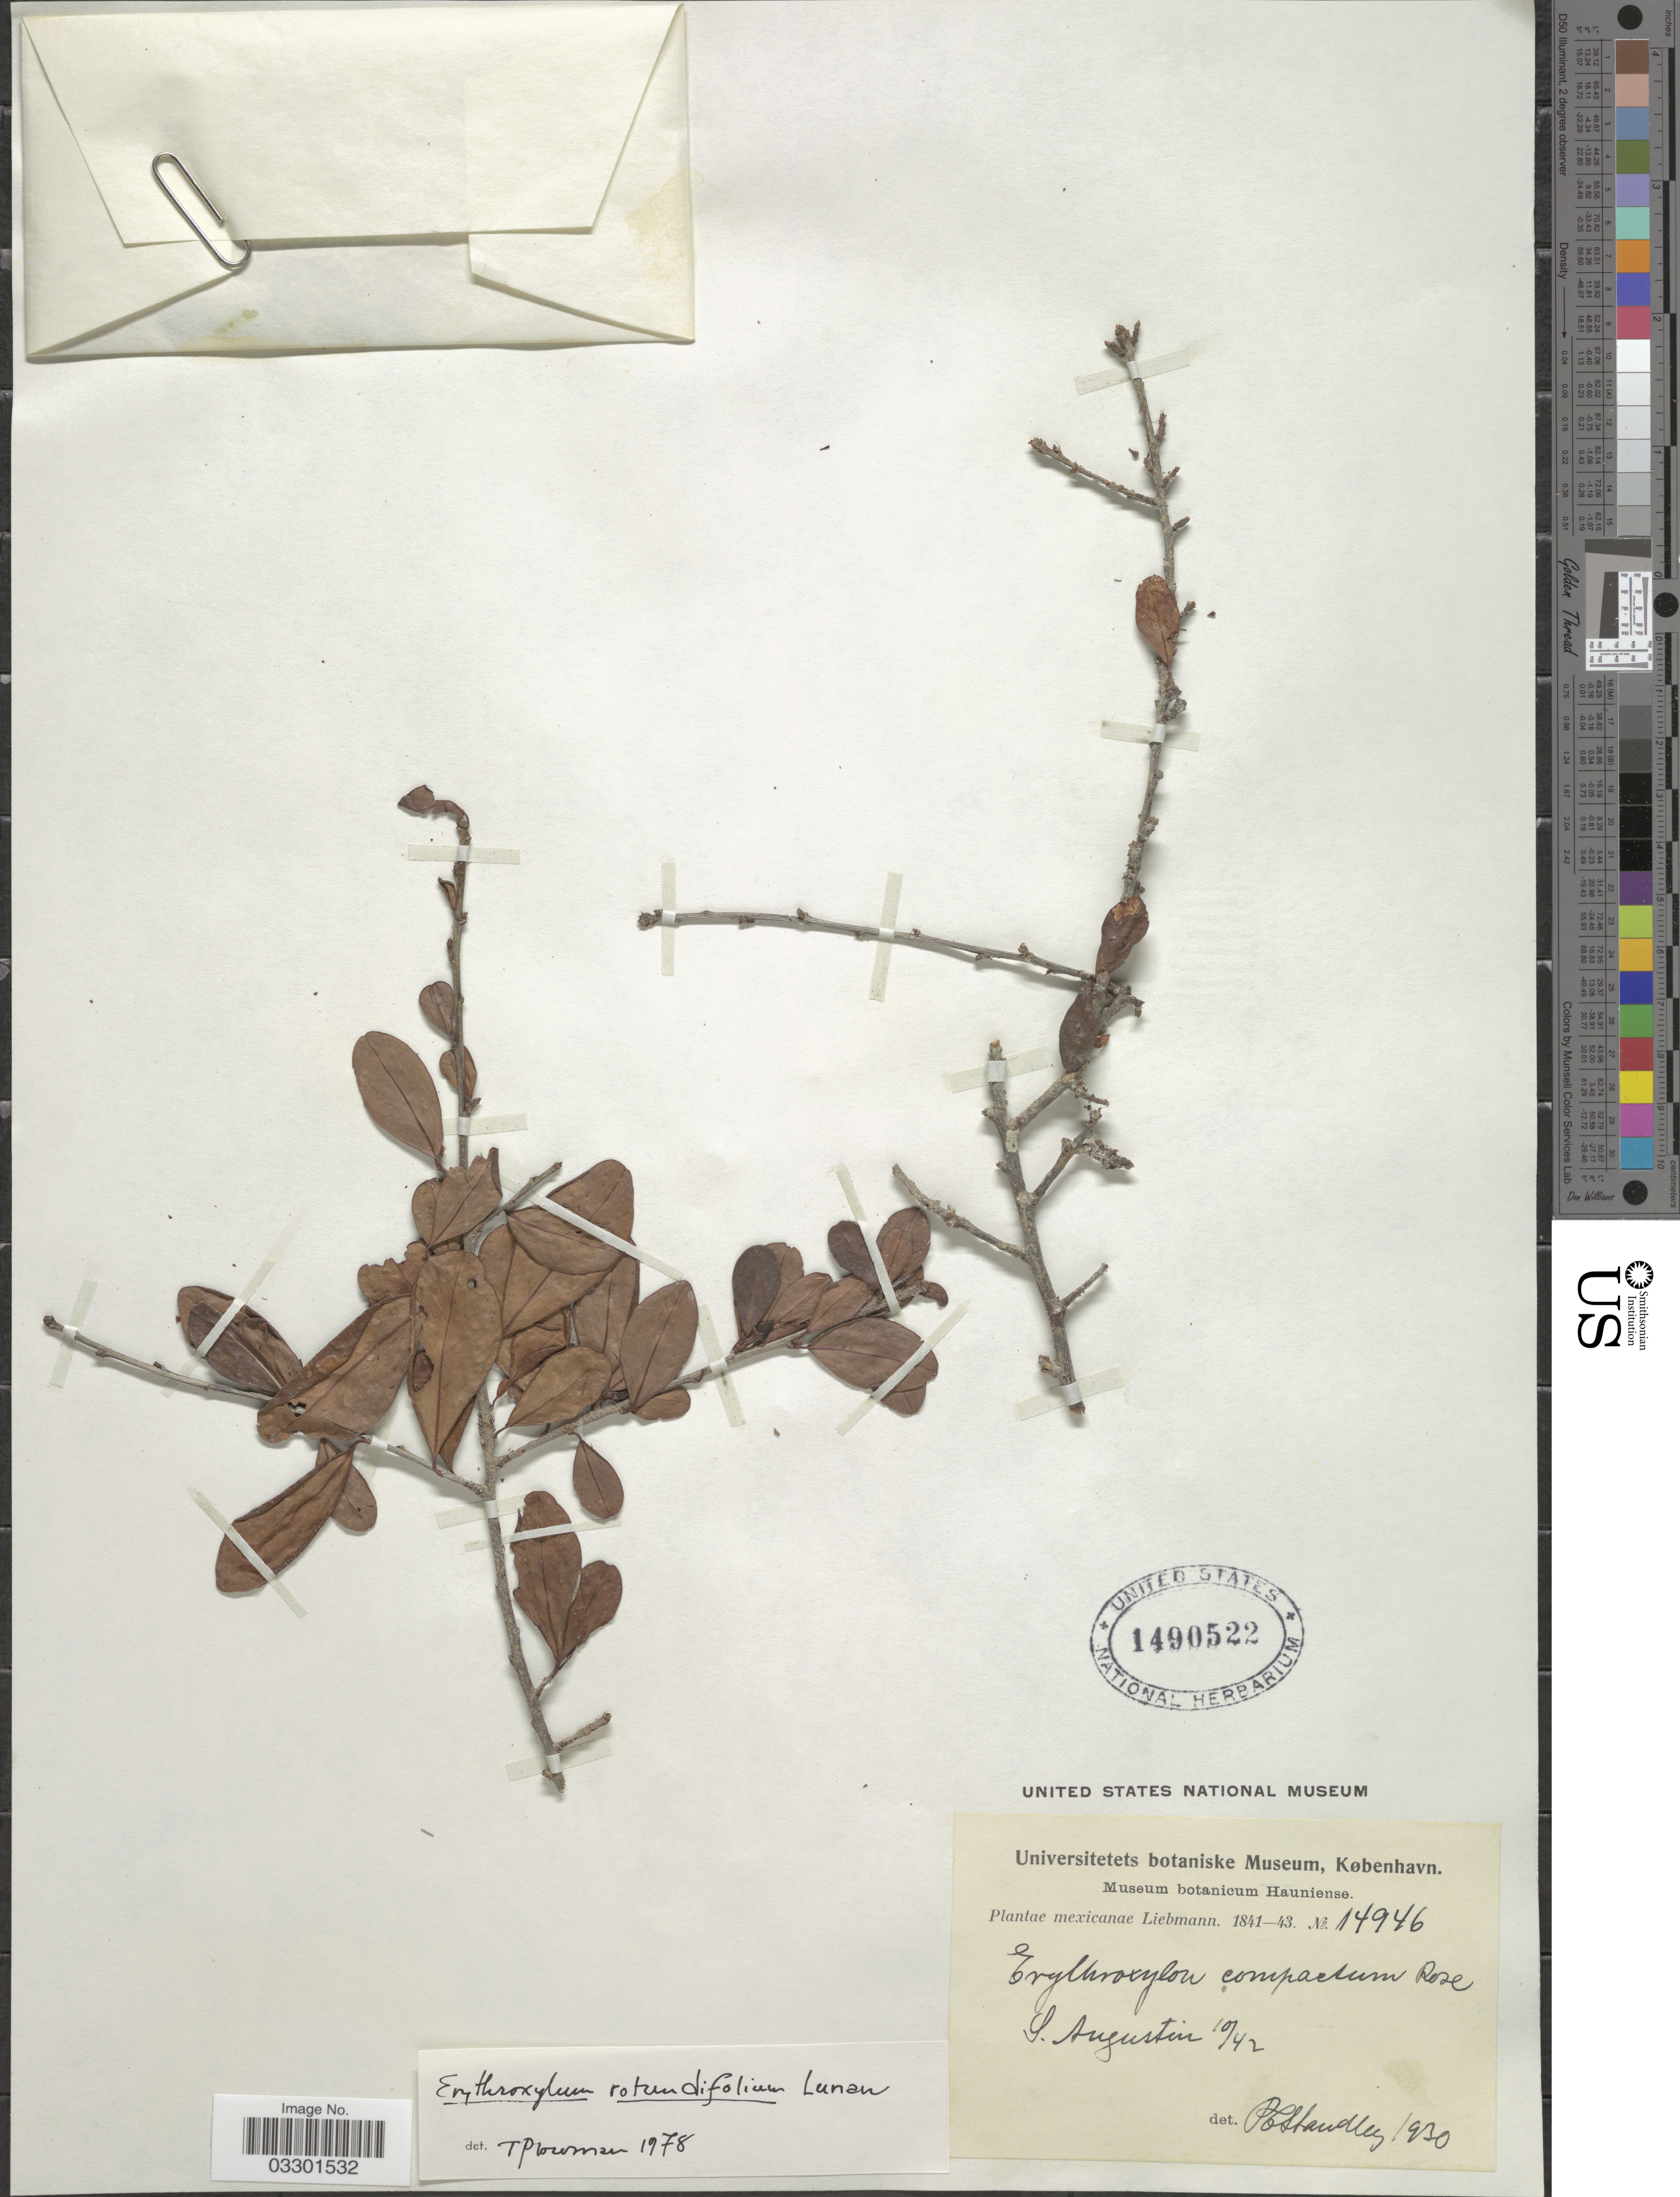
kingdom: Plantae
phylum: Tracheophyta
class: Magnoliopsida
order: Malpighiales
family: Erythroxylaceae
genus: Erythroxylum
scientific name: Erythroxylum rotundifolium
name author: Lunan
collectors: Liebmann, --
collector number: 14946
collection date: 1842-10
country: Mexico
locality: S. Augustin.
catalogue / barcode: US 1490522